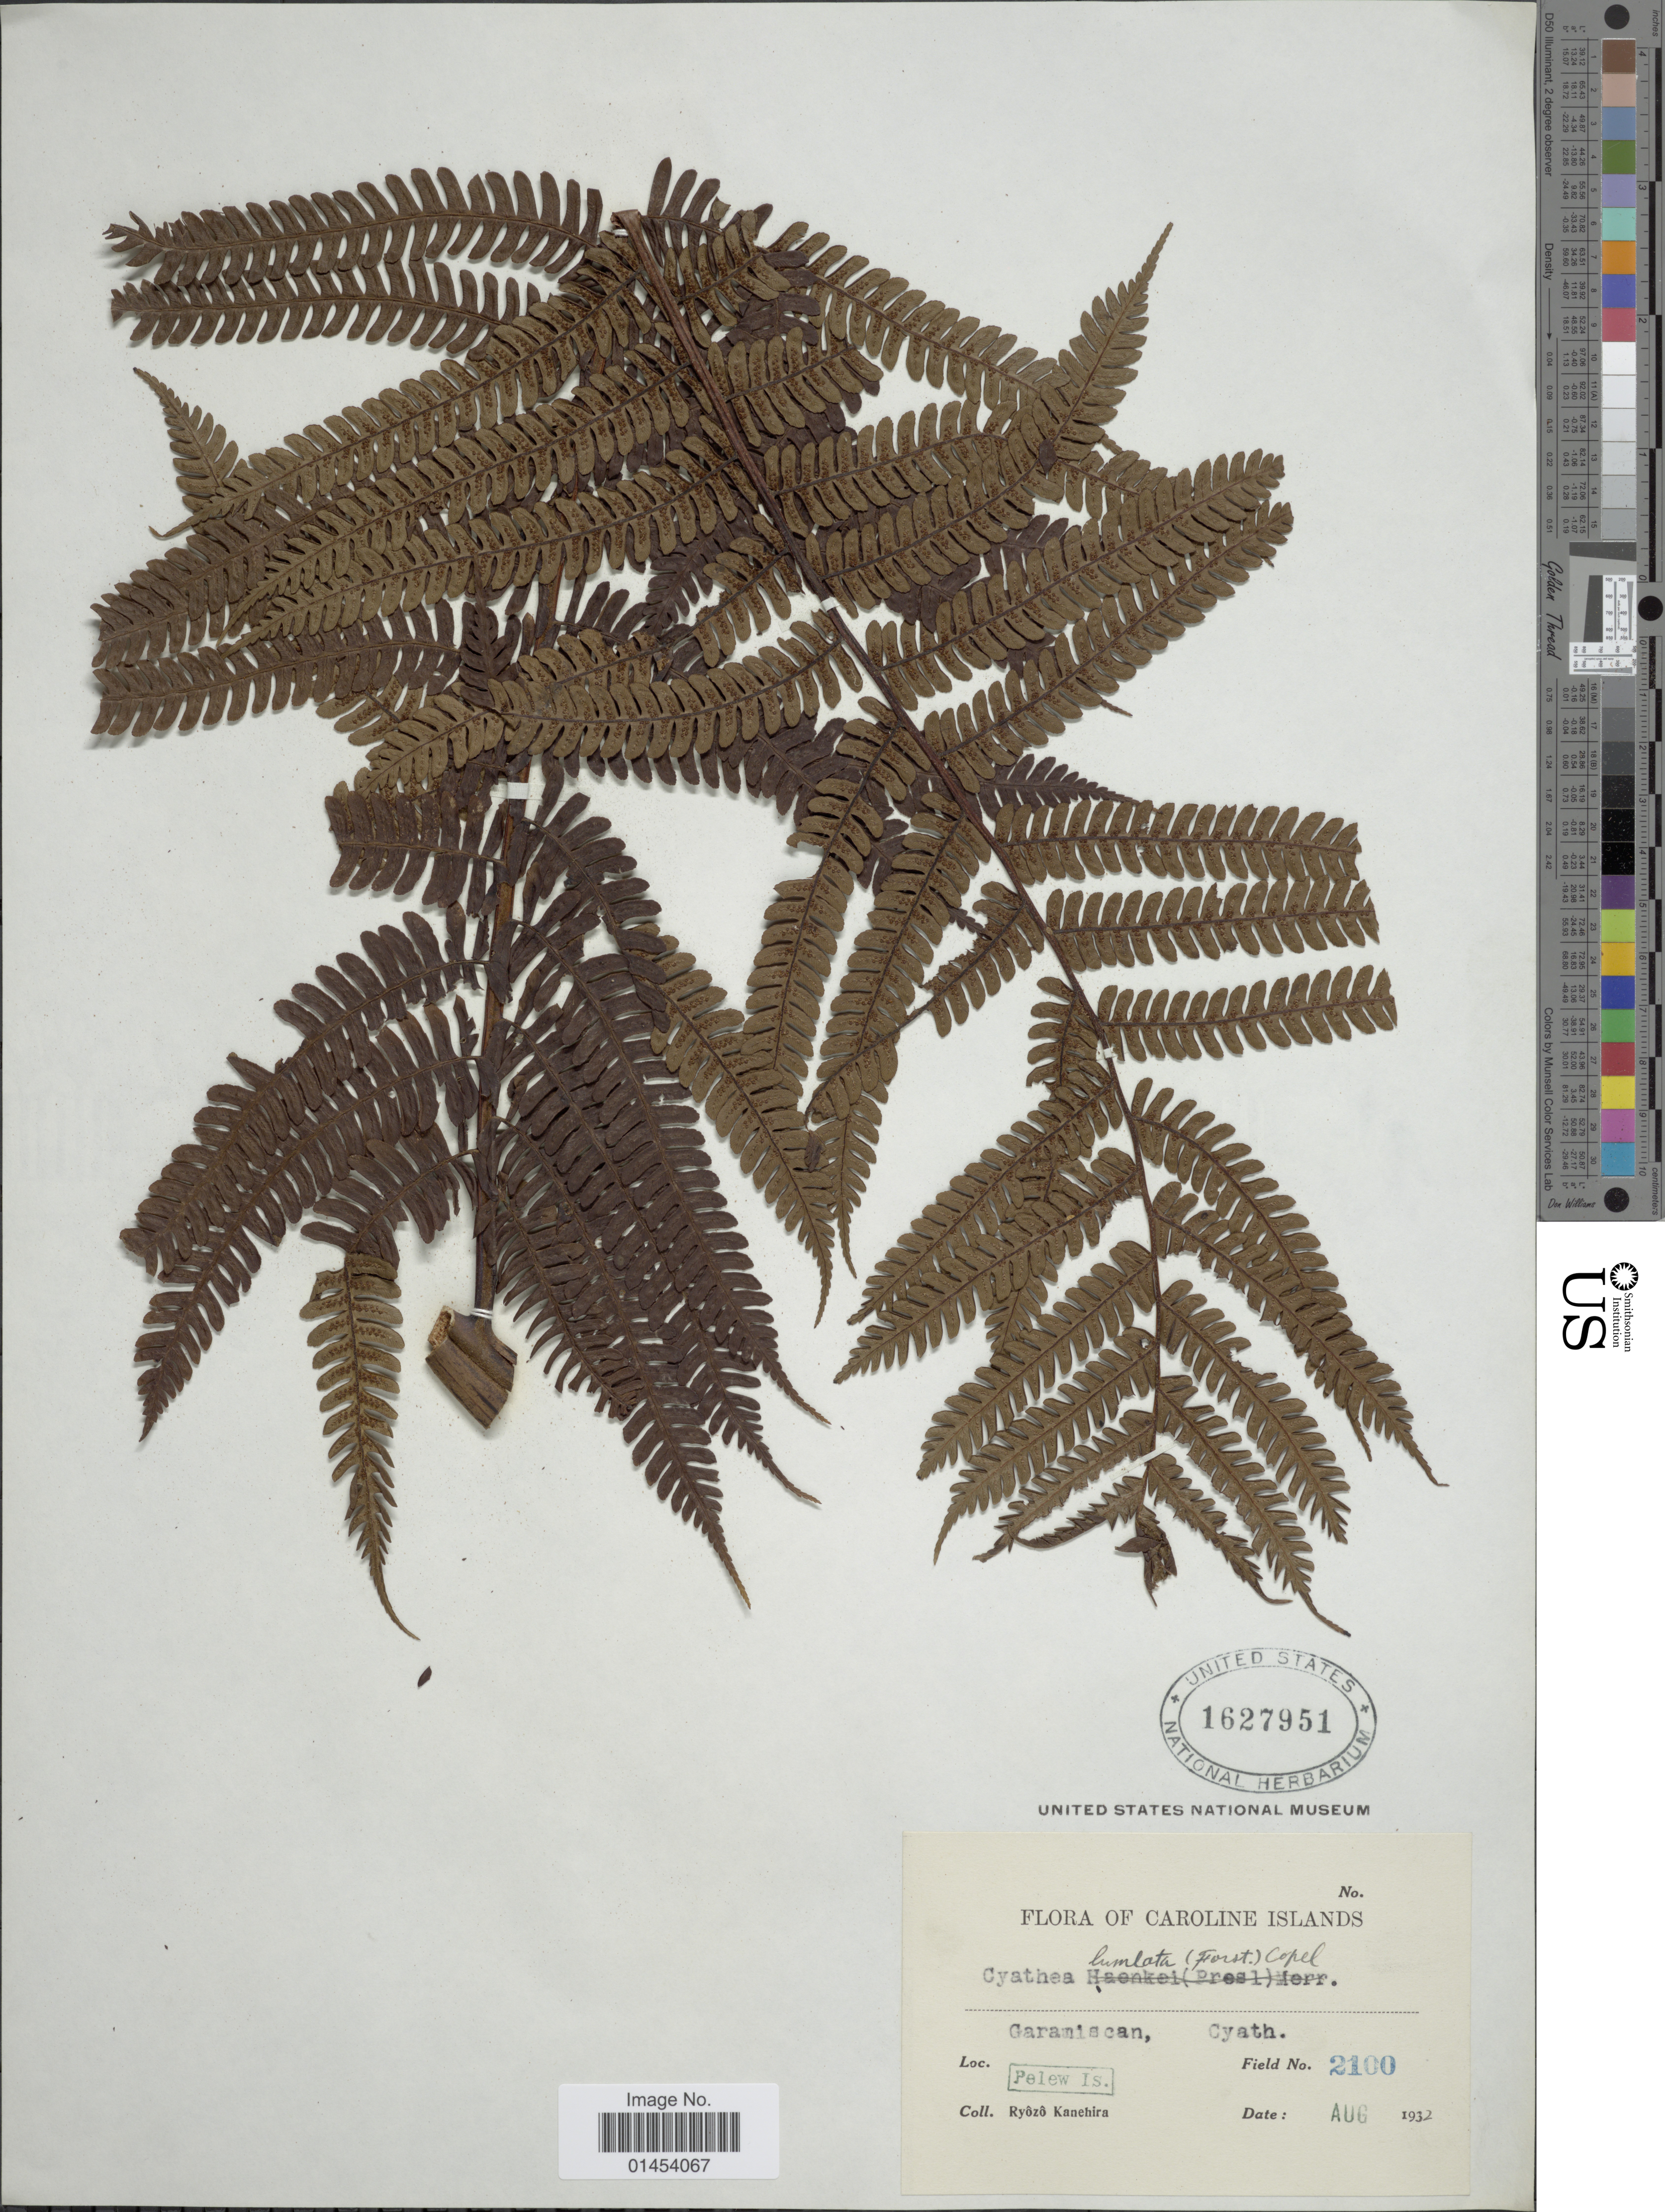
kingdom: Plantae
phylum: Tracheophyta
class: Polypodiopsida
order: Cyatheales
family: Cyatheaceae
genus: Cyathea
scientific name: Cyathea lunulata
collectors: R. Kanehira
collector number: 2100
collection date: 1932-08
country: Palau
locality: Caroline Islands. Pelew Is.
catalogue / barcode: US 1627951